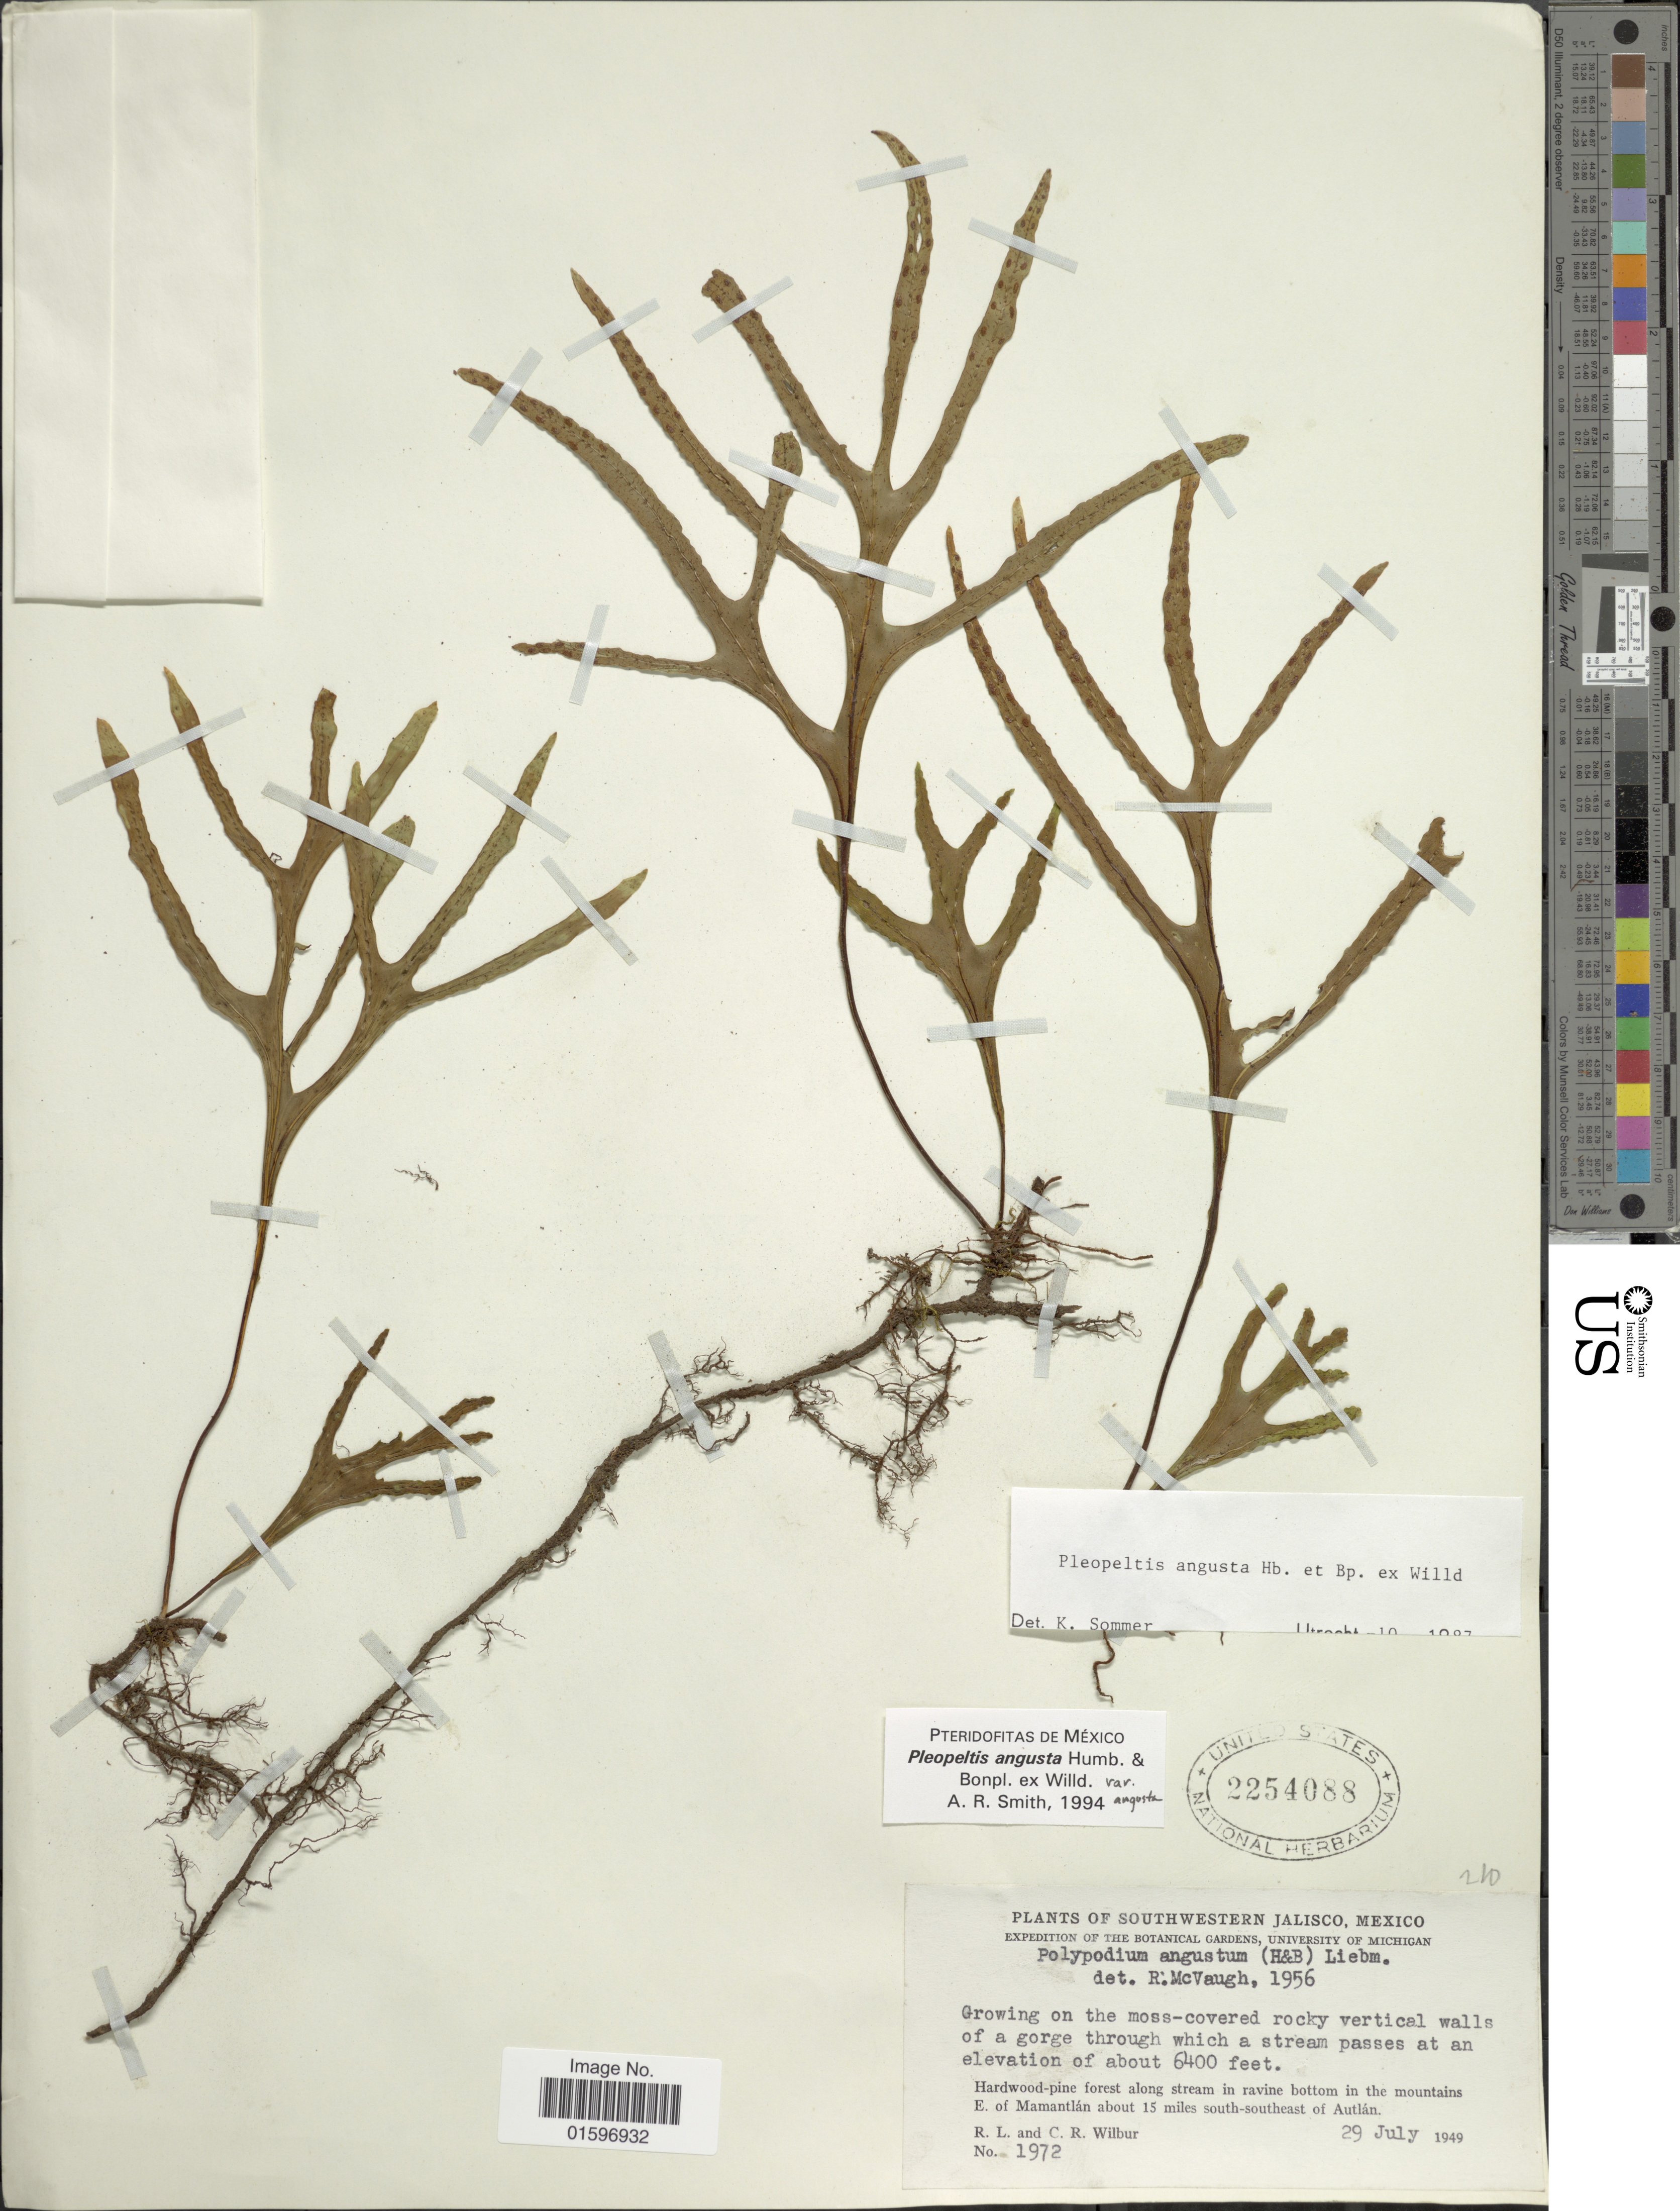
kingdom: Plantae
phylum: Tracheophyta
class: Polypodiopsida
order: Polypodiales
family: Polypodiaceae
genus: Pleopeltis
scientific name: Pleopeltis angusta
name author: Humb. & Bonap. ex Willd.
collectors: R. L. Wilbur & C. Wilbur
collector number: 1972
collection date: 1949-07-29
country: Mexico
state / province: Jalisco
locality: Southwestern Jalisco. Hardwood-pine forest along stream in ravine bottom in the mountains E. of Mamantlán about 15 miles south-southeast of Autlán.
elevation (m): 1951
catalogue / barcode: US 2254088